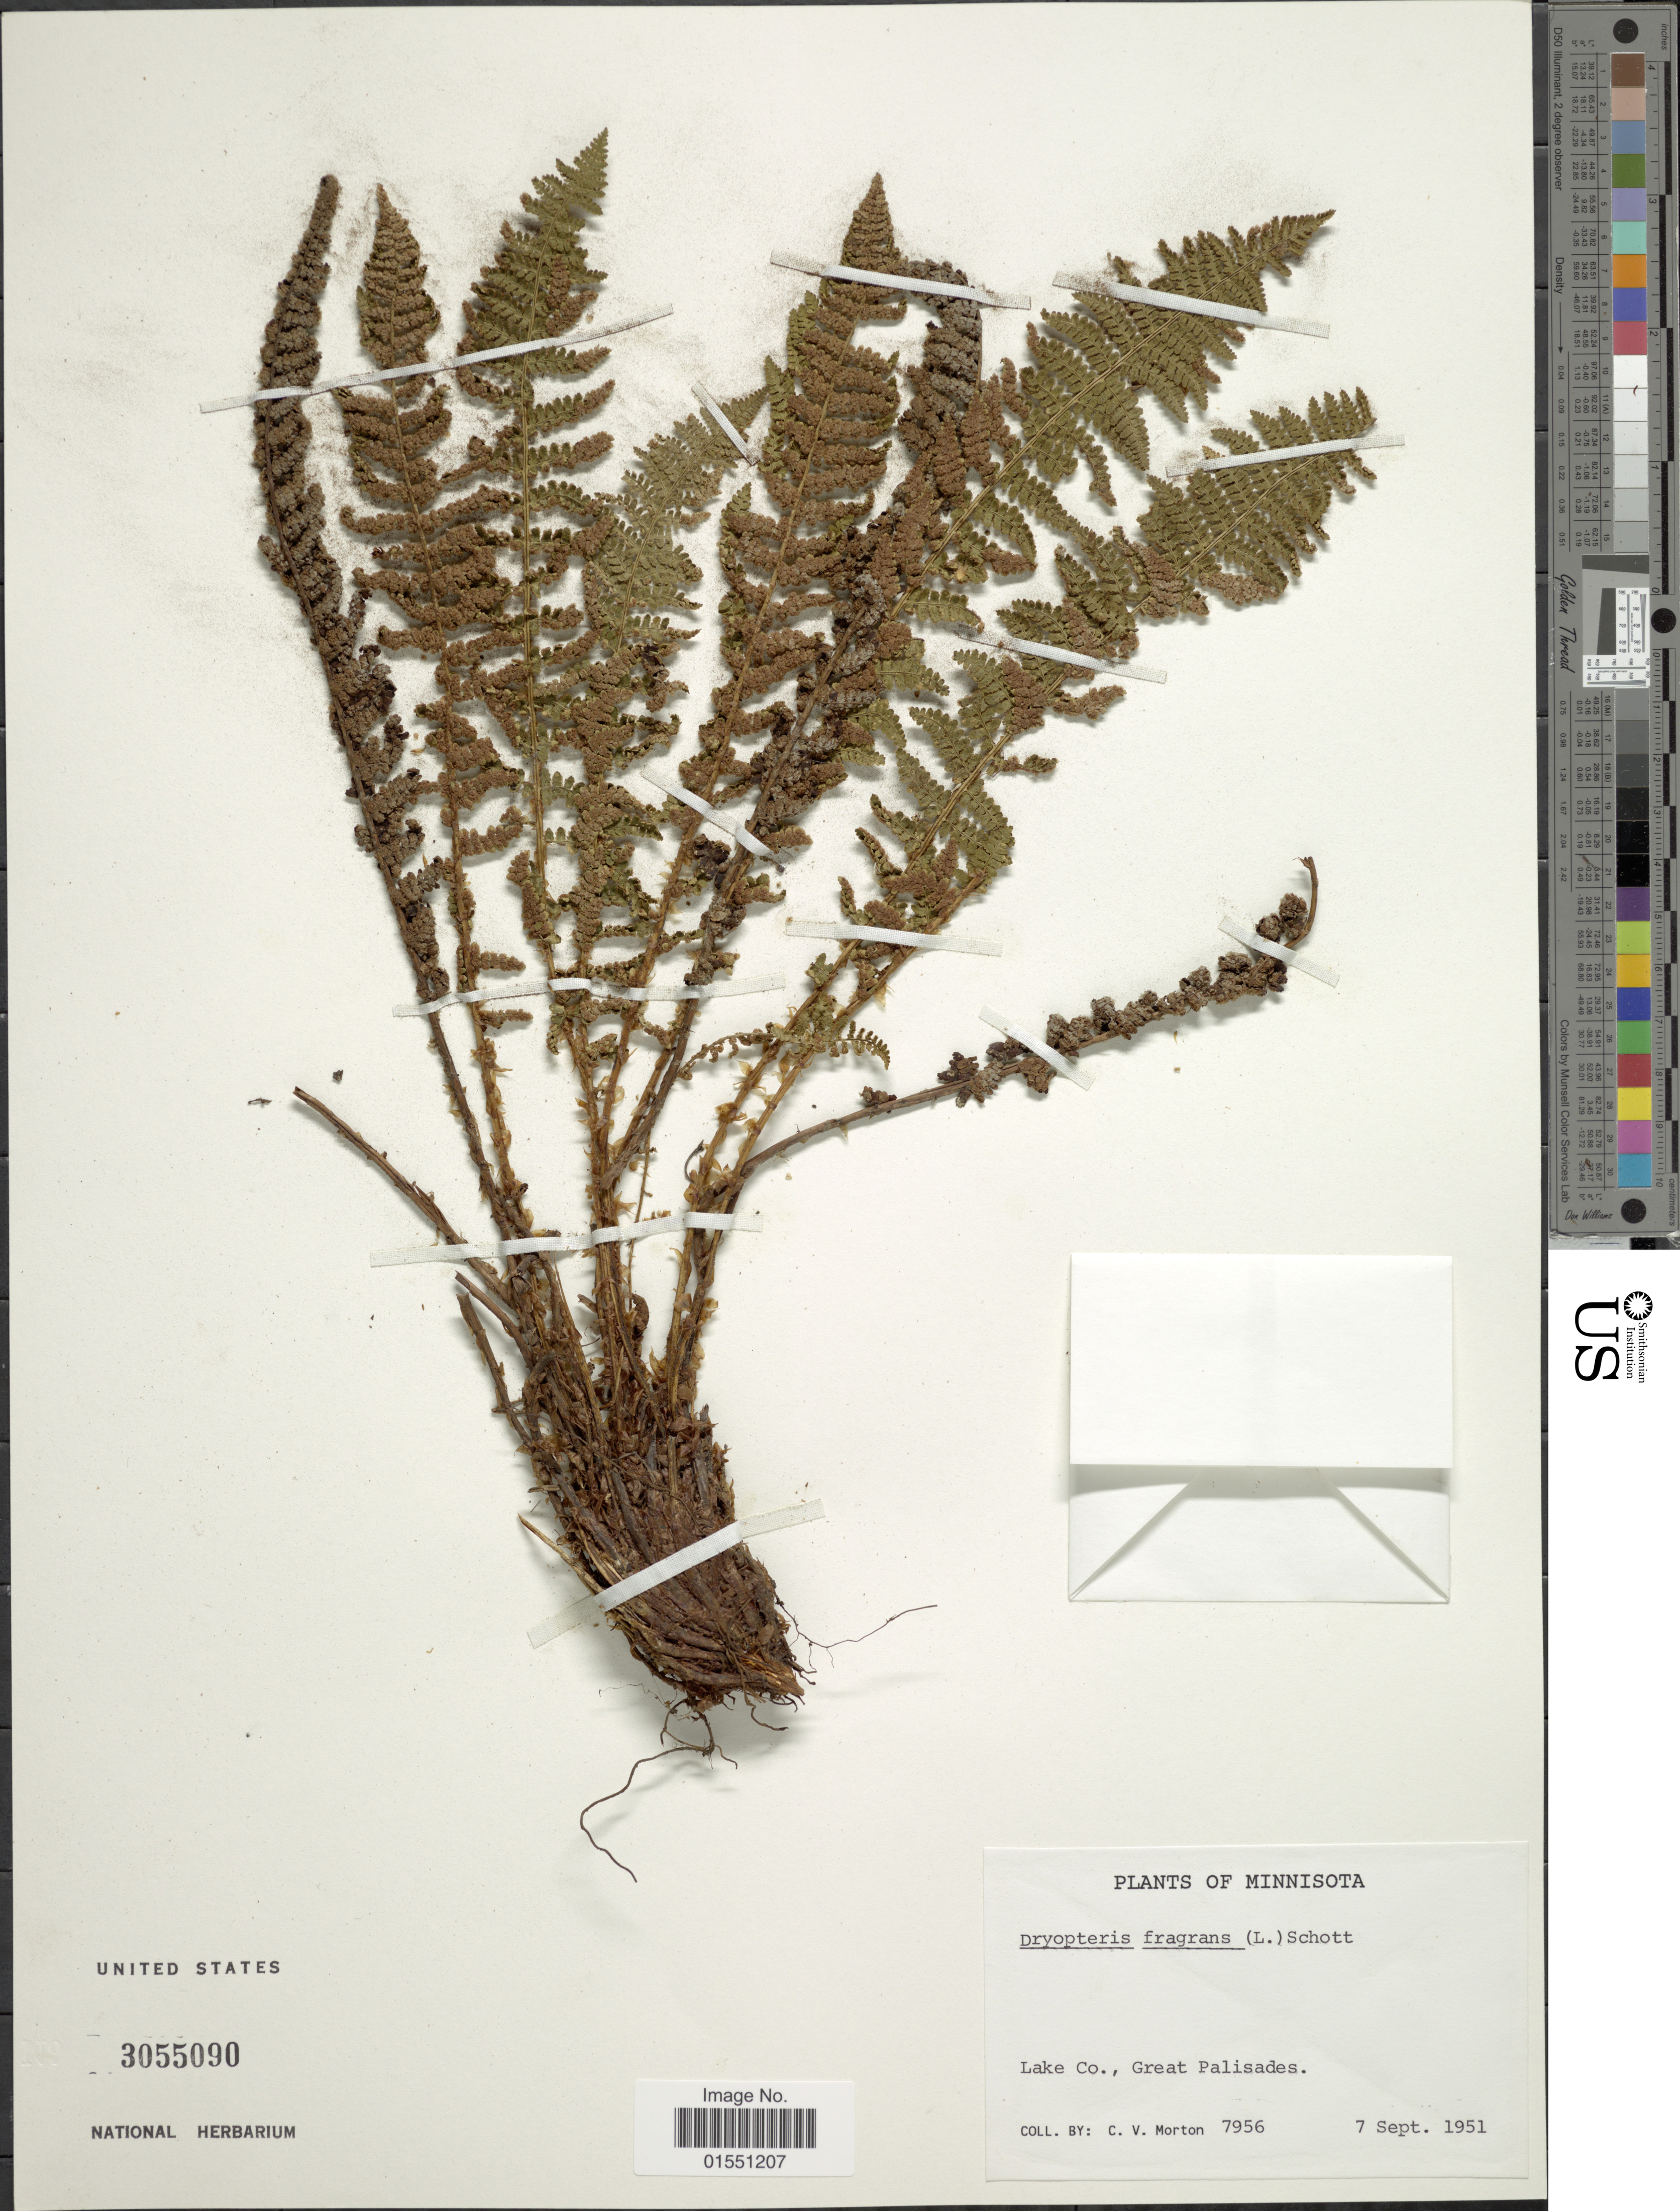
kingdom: Plantae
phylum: Tracheophyta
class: Polypodiopsida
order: Polypodiales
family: Dryopteridaceae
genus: Dryopteris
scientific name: Dryopteris fragrans var. hookeriana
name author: A. Prince ex Weath.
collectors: C. V. Morton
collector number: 7956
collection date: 1951-09-07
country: United States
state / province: Minnesota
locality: Lake Co., Great Palisades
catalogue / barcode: US 3055090